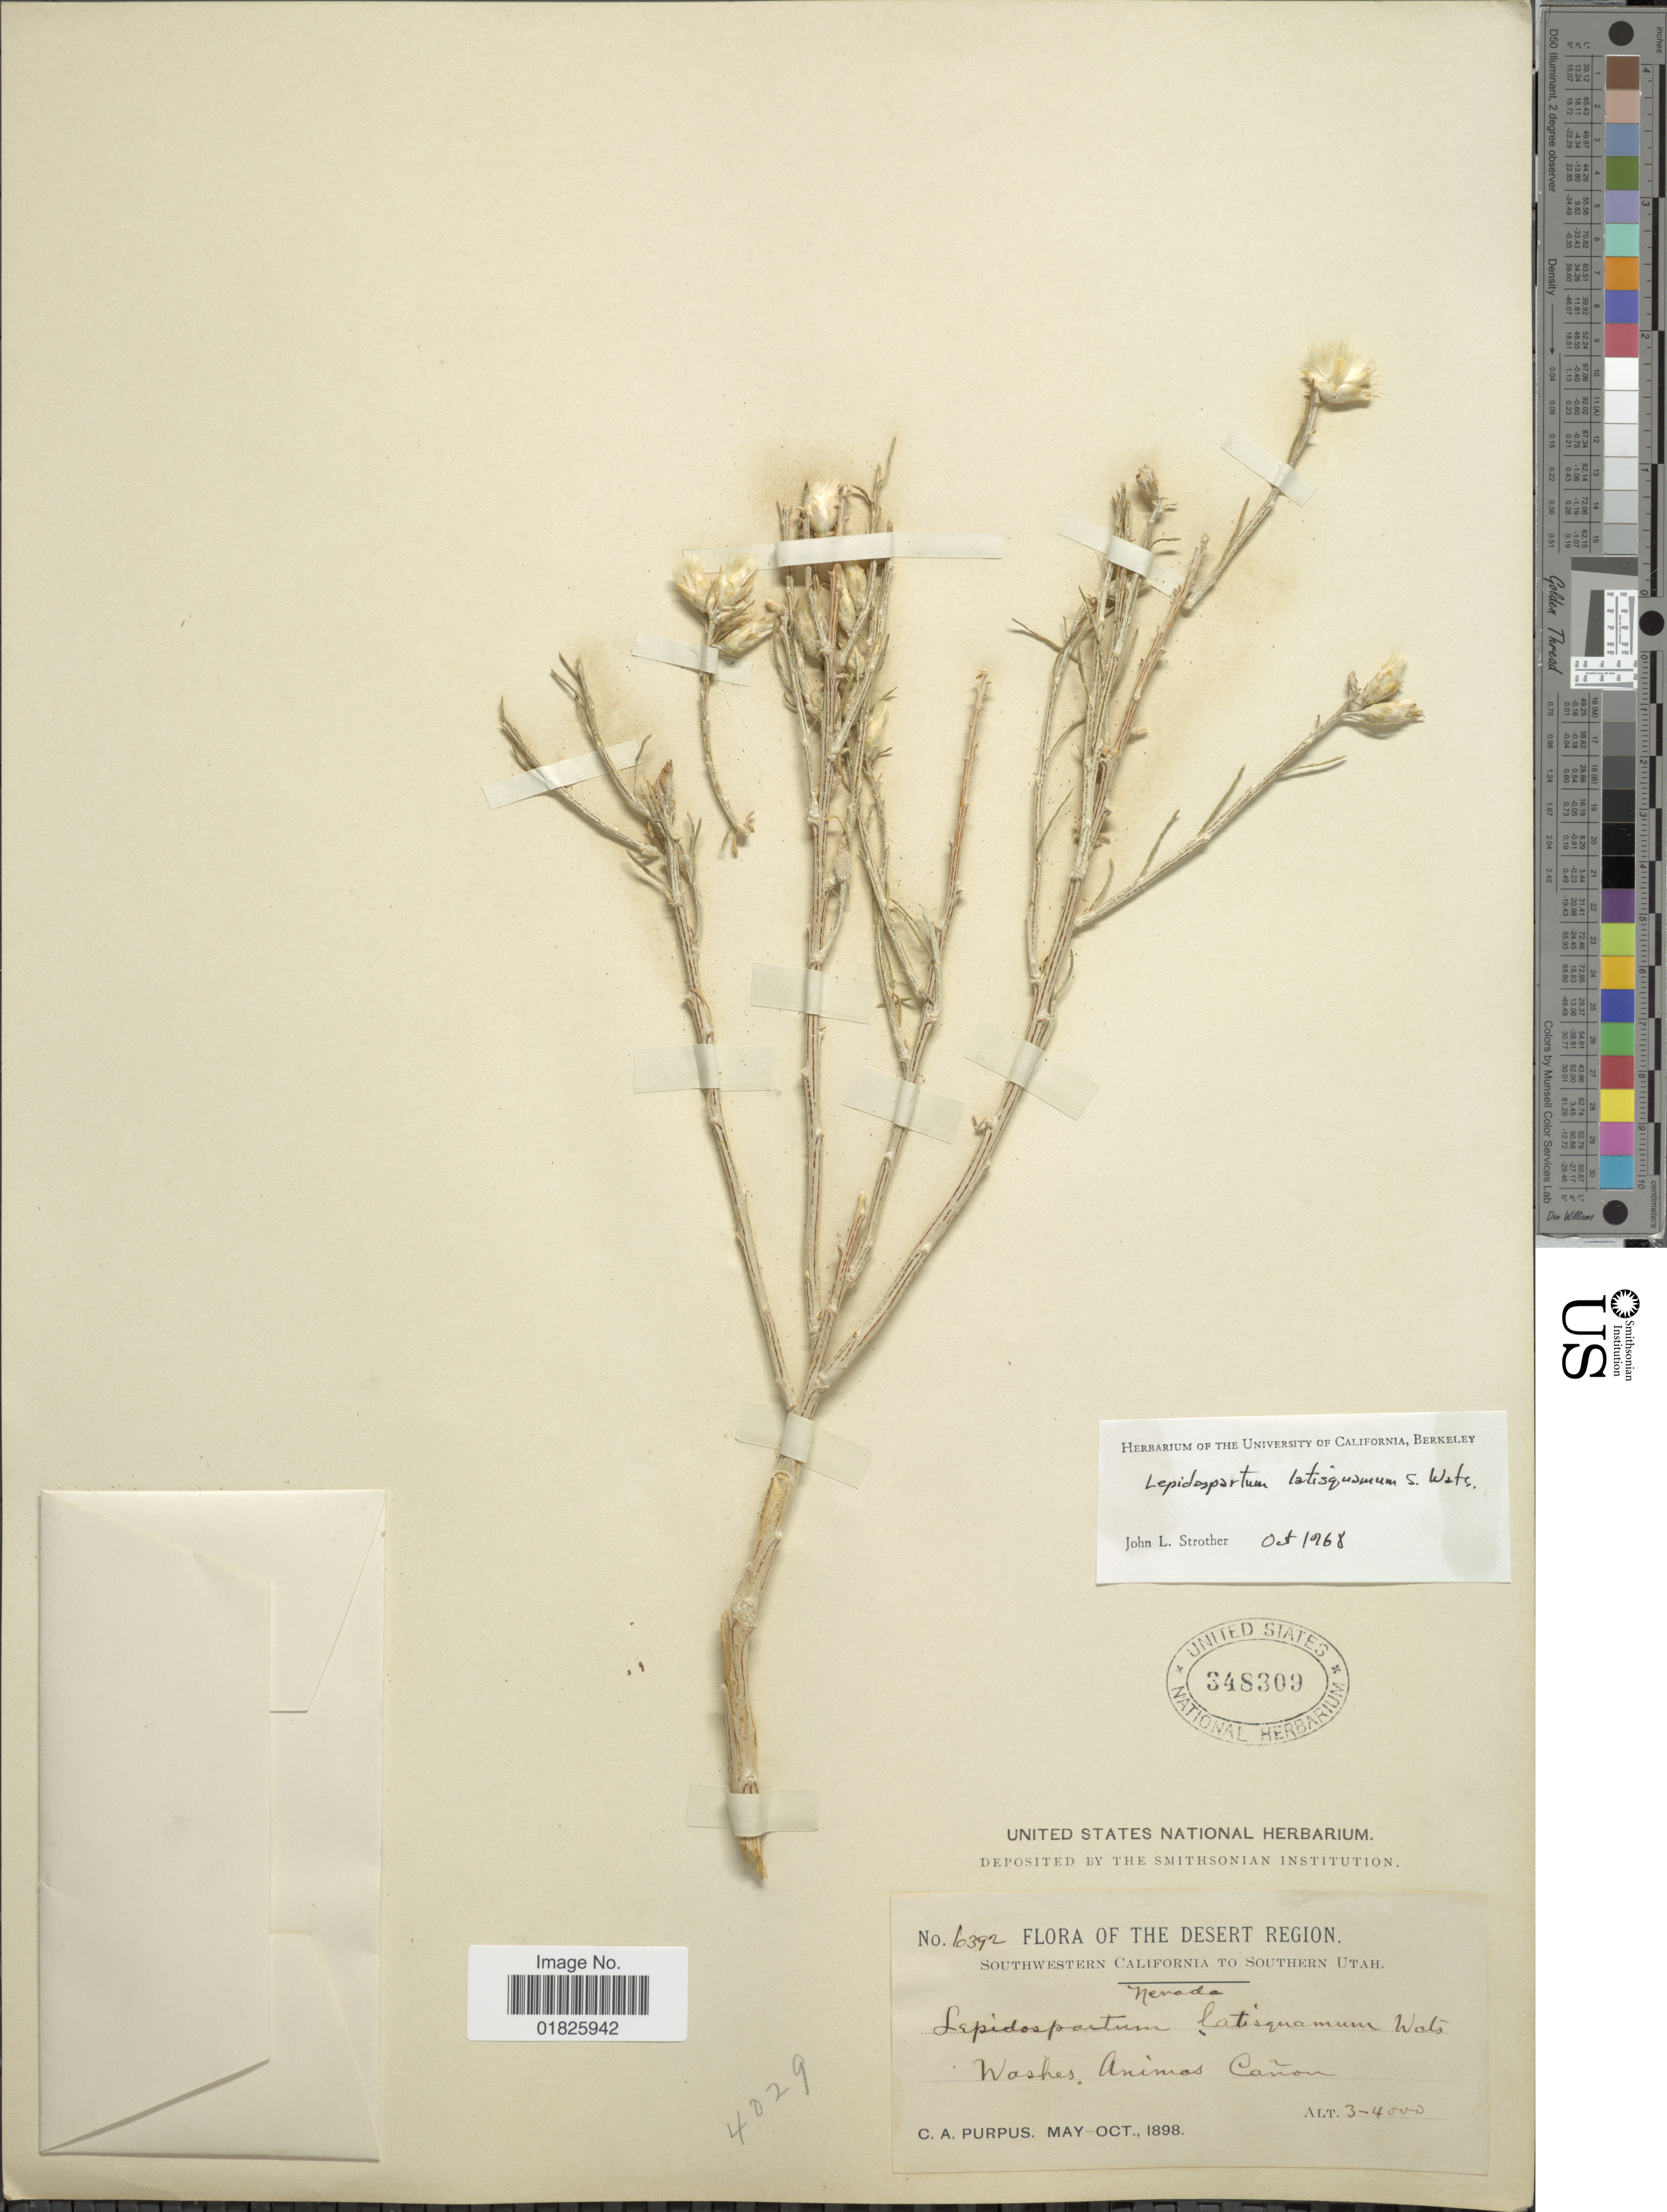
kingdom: Plantae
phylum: Tracheophyta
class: Magnoliopsida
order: Asterales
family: Asteraceae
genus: Lepidospartum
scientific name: Lepidospartum latisquamum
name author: S. Watson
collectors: C. A. Purpus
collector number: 6392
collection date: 1898-05/1898-10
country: United States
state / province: Nevada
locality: The Desert Region, Animas Canon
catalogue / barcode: US 348309